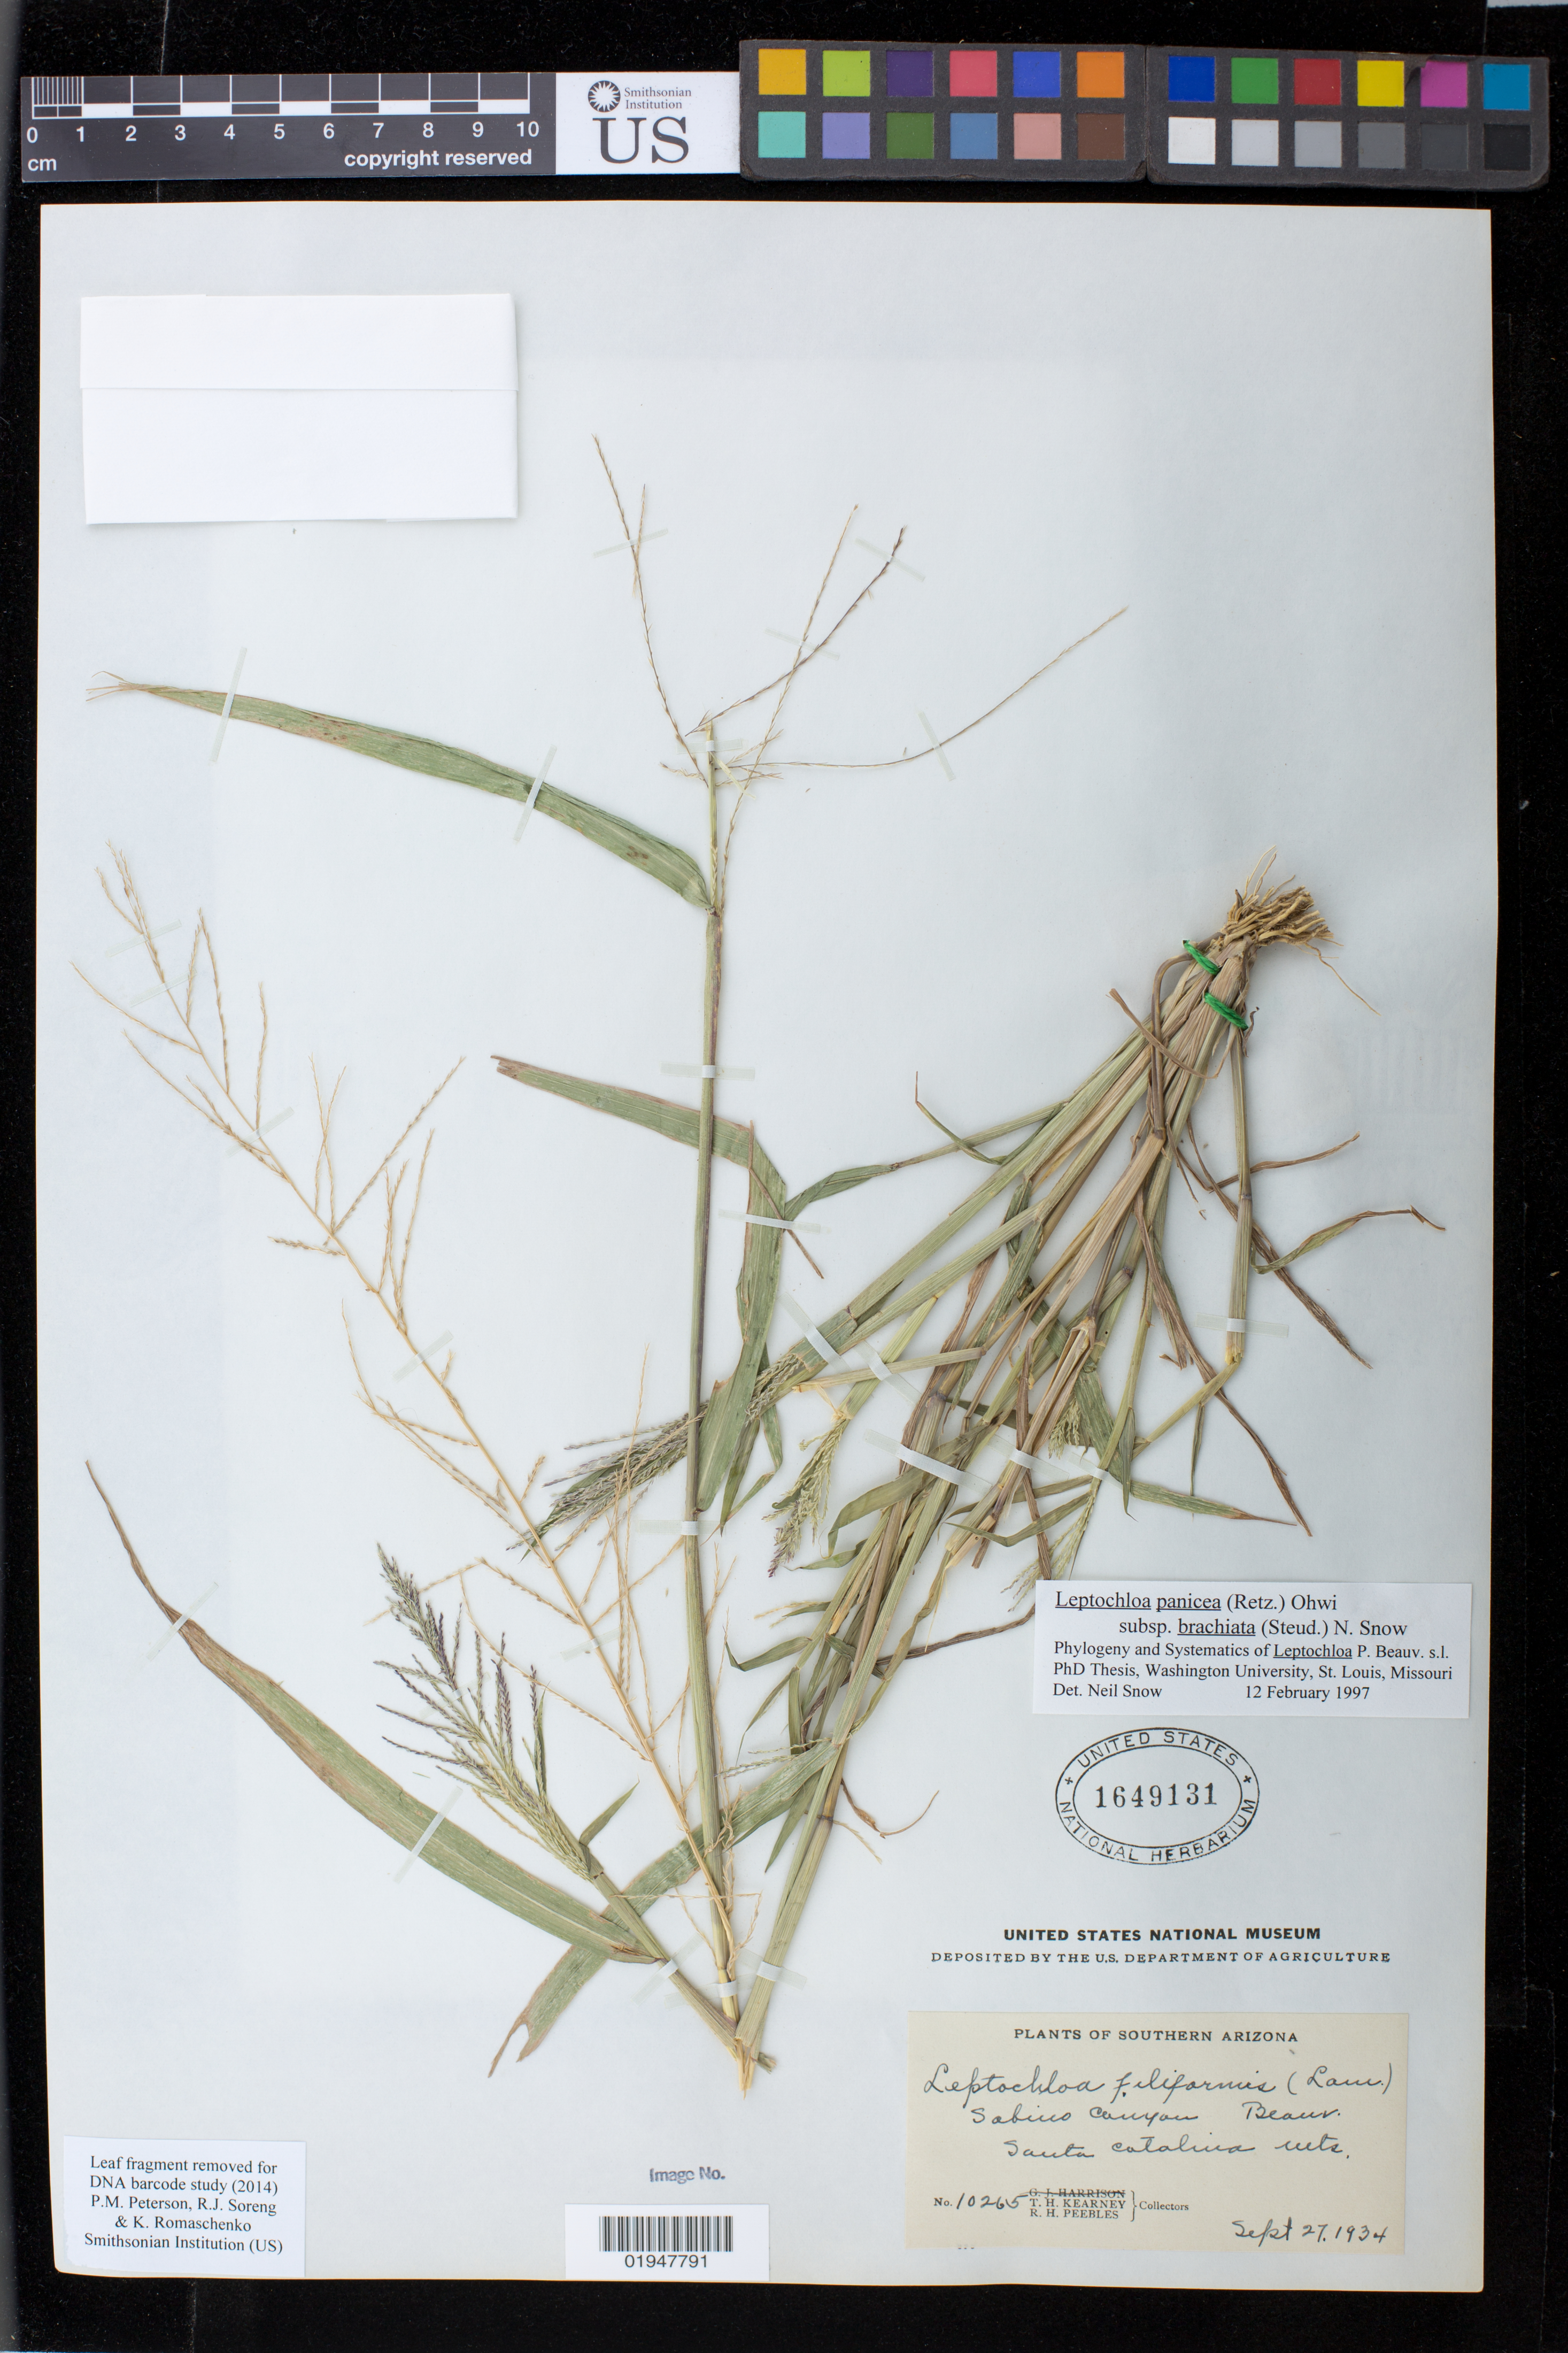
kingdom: Plantae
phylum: Tracheophyta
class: Liliopsida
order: Poales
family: Poaceae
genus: Leptochloa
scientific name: Leptochloa panicea subsp. brachiata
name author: (Steud.) N. Snow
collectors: T. H. Kearney & R. H. Peebles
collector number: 10265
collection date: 1934-09-27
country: United States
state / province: Arizona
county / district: Pima County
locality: Santa Catalina Mts.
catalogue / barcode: US 1649131